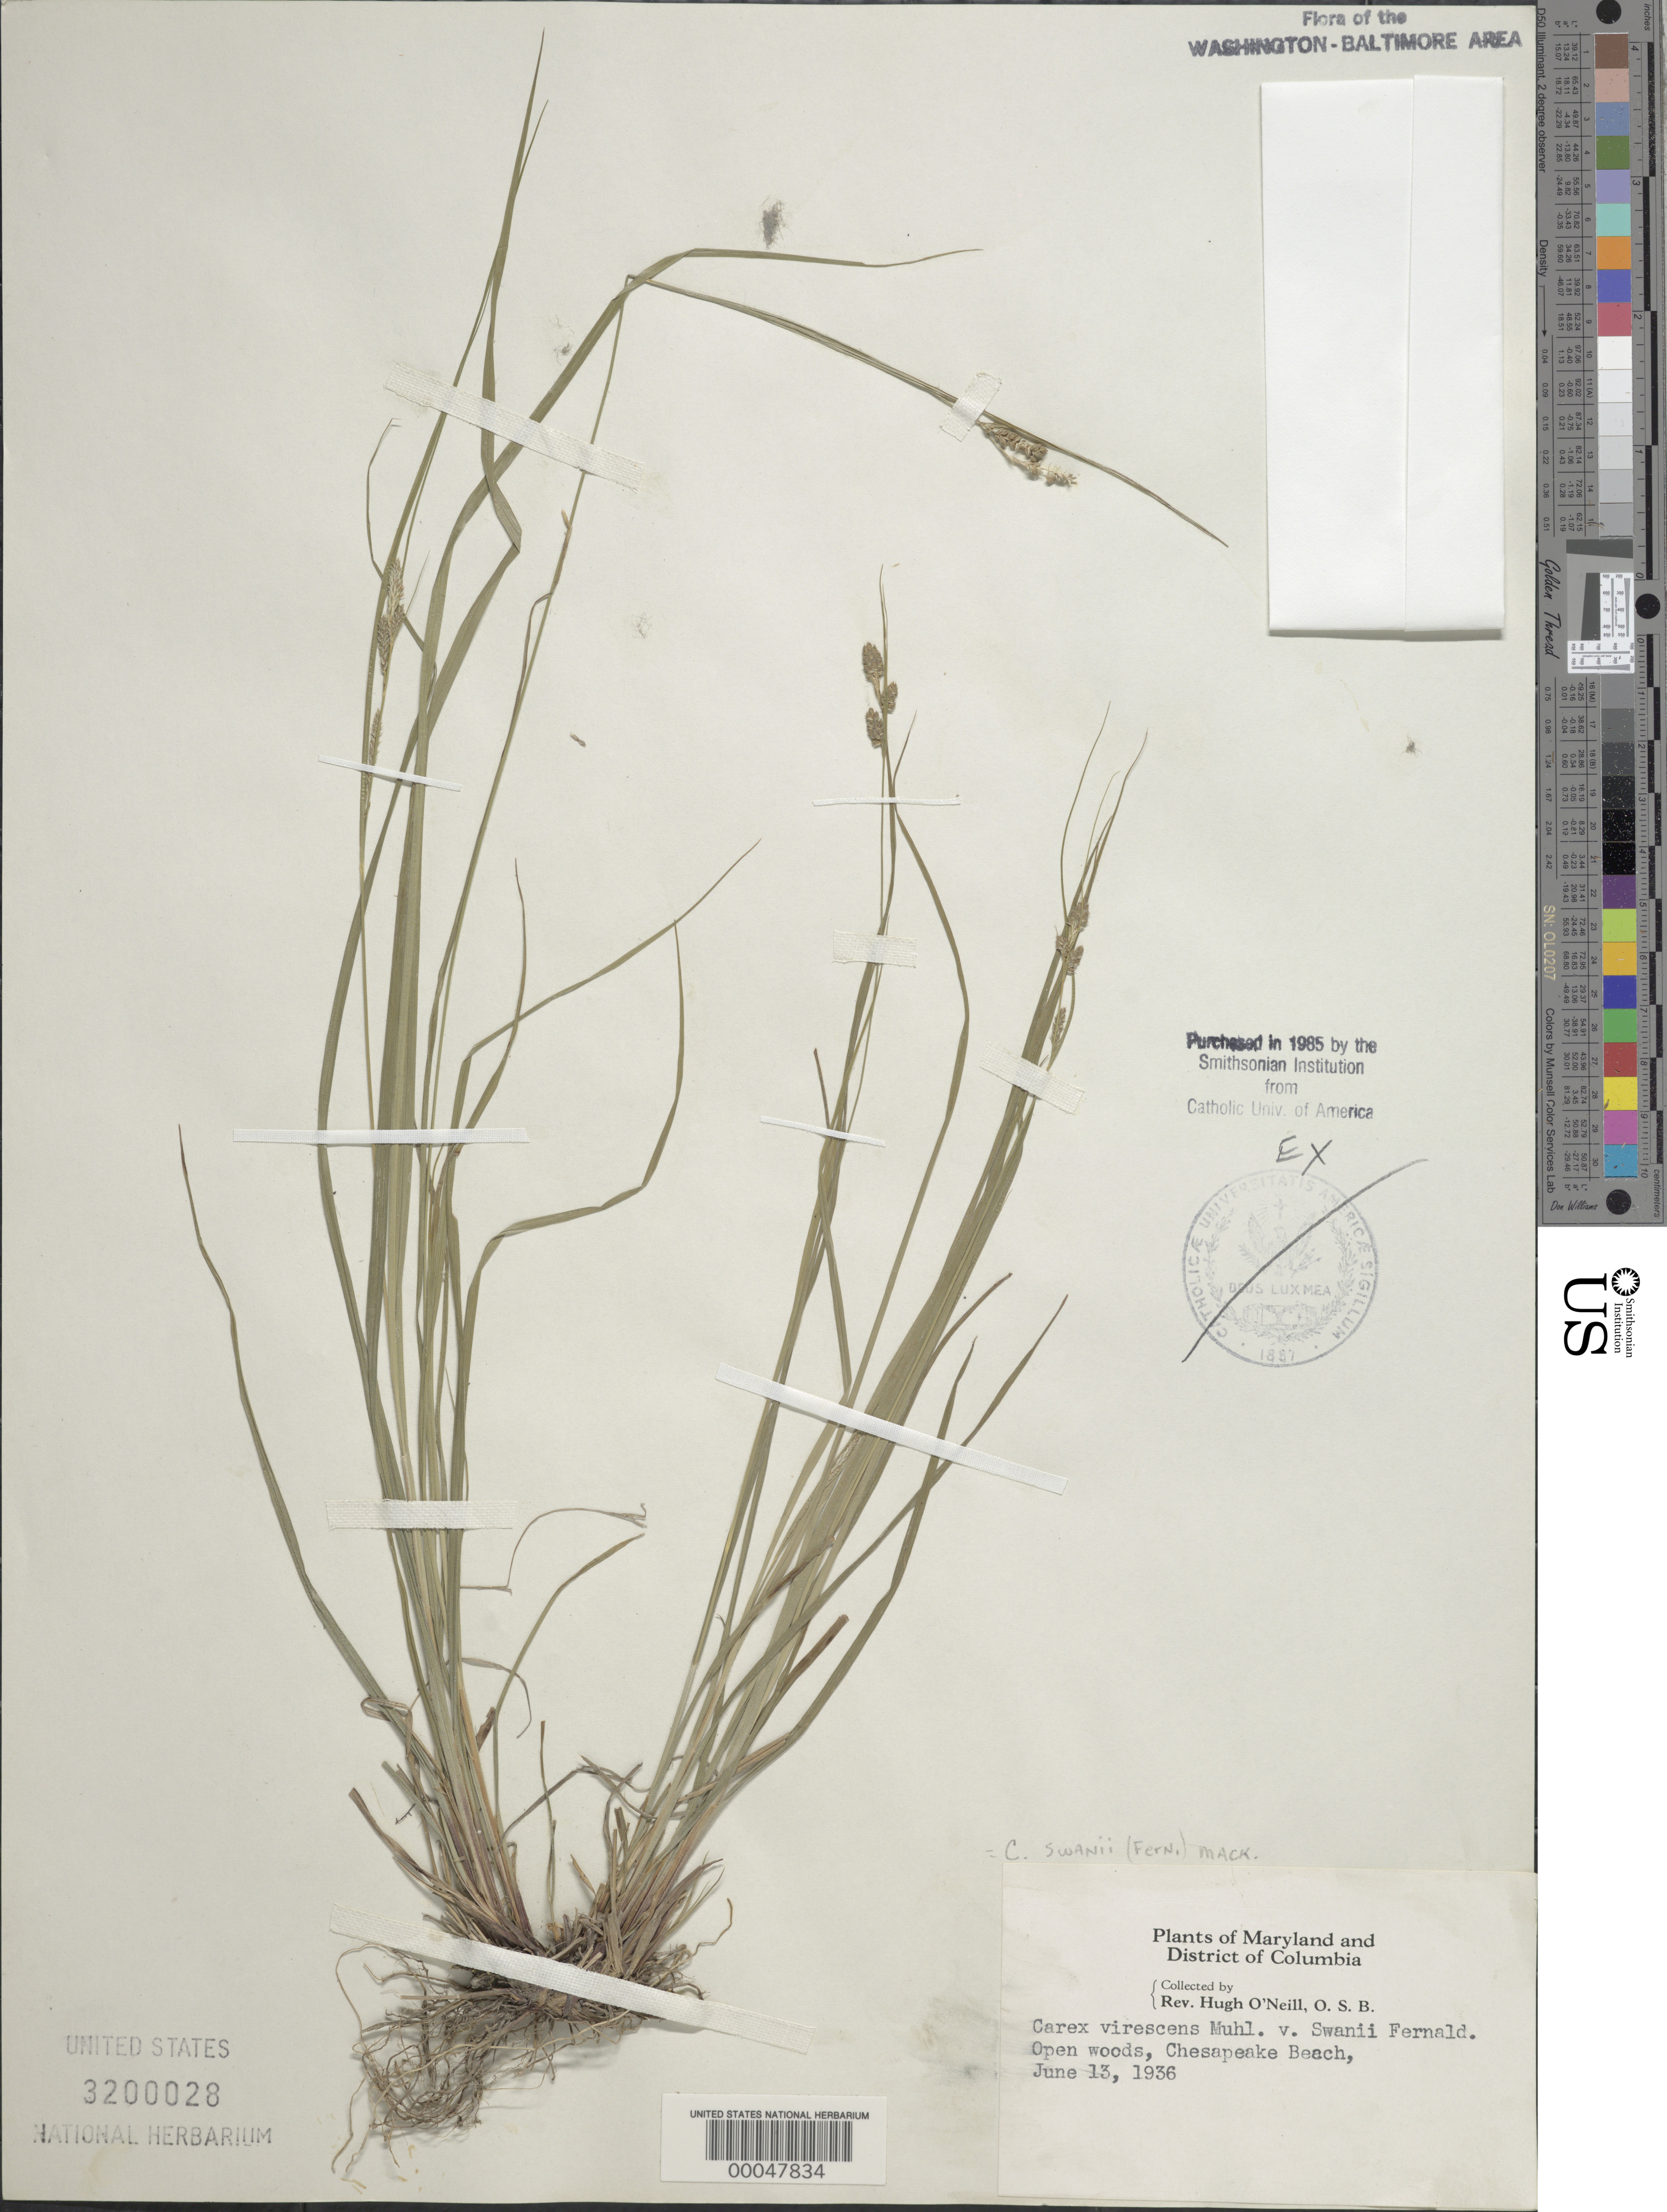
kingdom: Plantae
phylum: Tracheophyta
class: Liliopsida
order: Poales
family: Cyperaceae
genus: Carex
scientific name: Carex swanii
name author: (Fernald) Mack.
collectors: H. O'Neill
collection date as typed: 13 Jun 1936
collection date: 1936-06-13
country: United States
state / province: Maryland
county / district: Calvert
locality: Chesapeake Beach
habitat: Open woods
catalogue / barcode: US 3200028